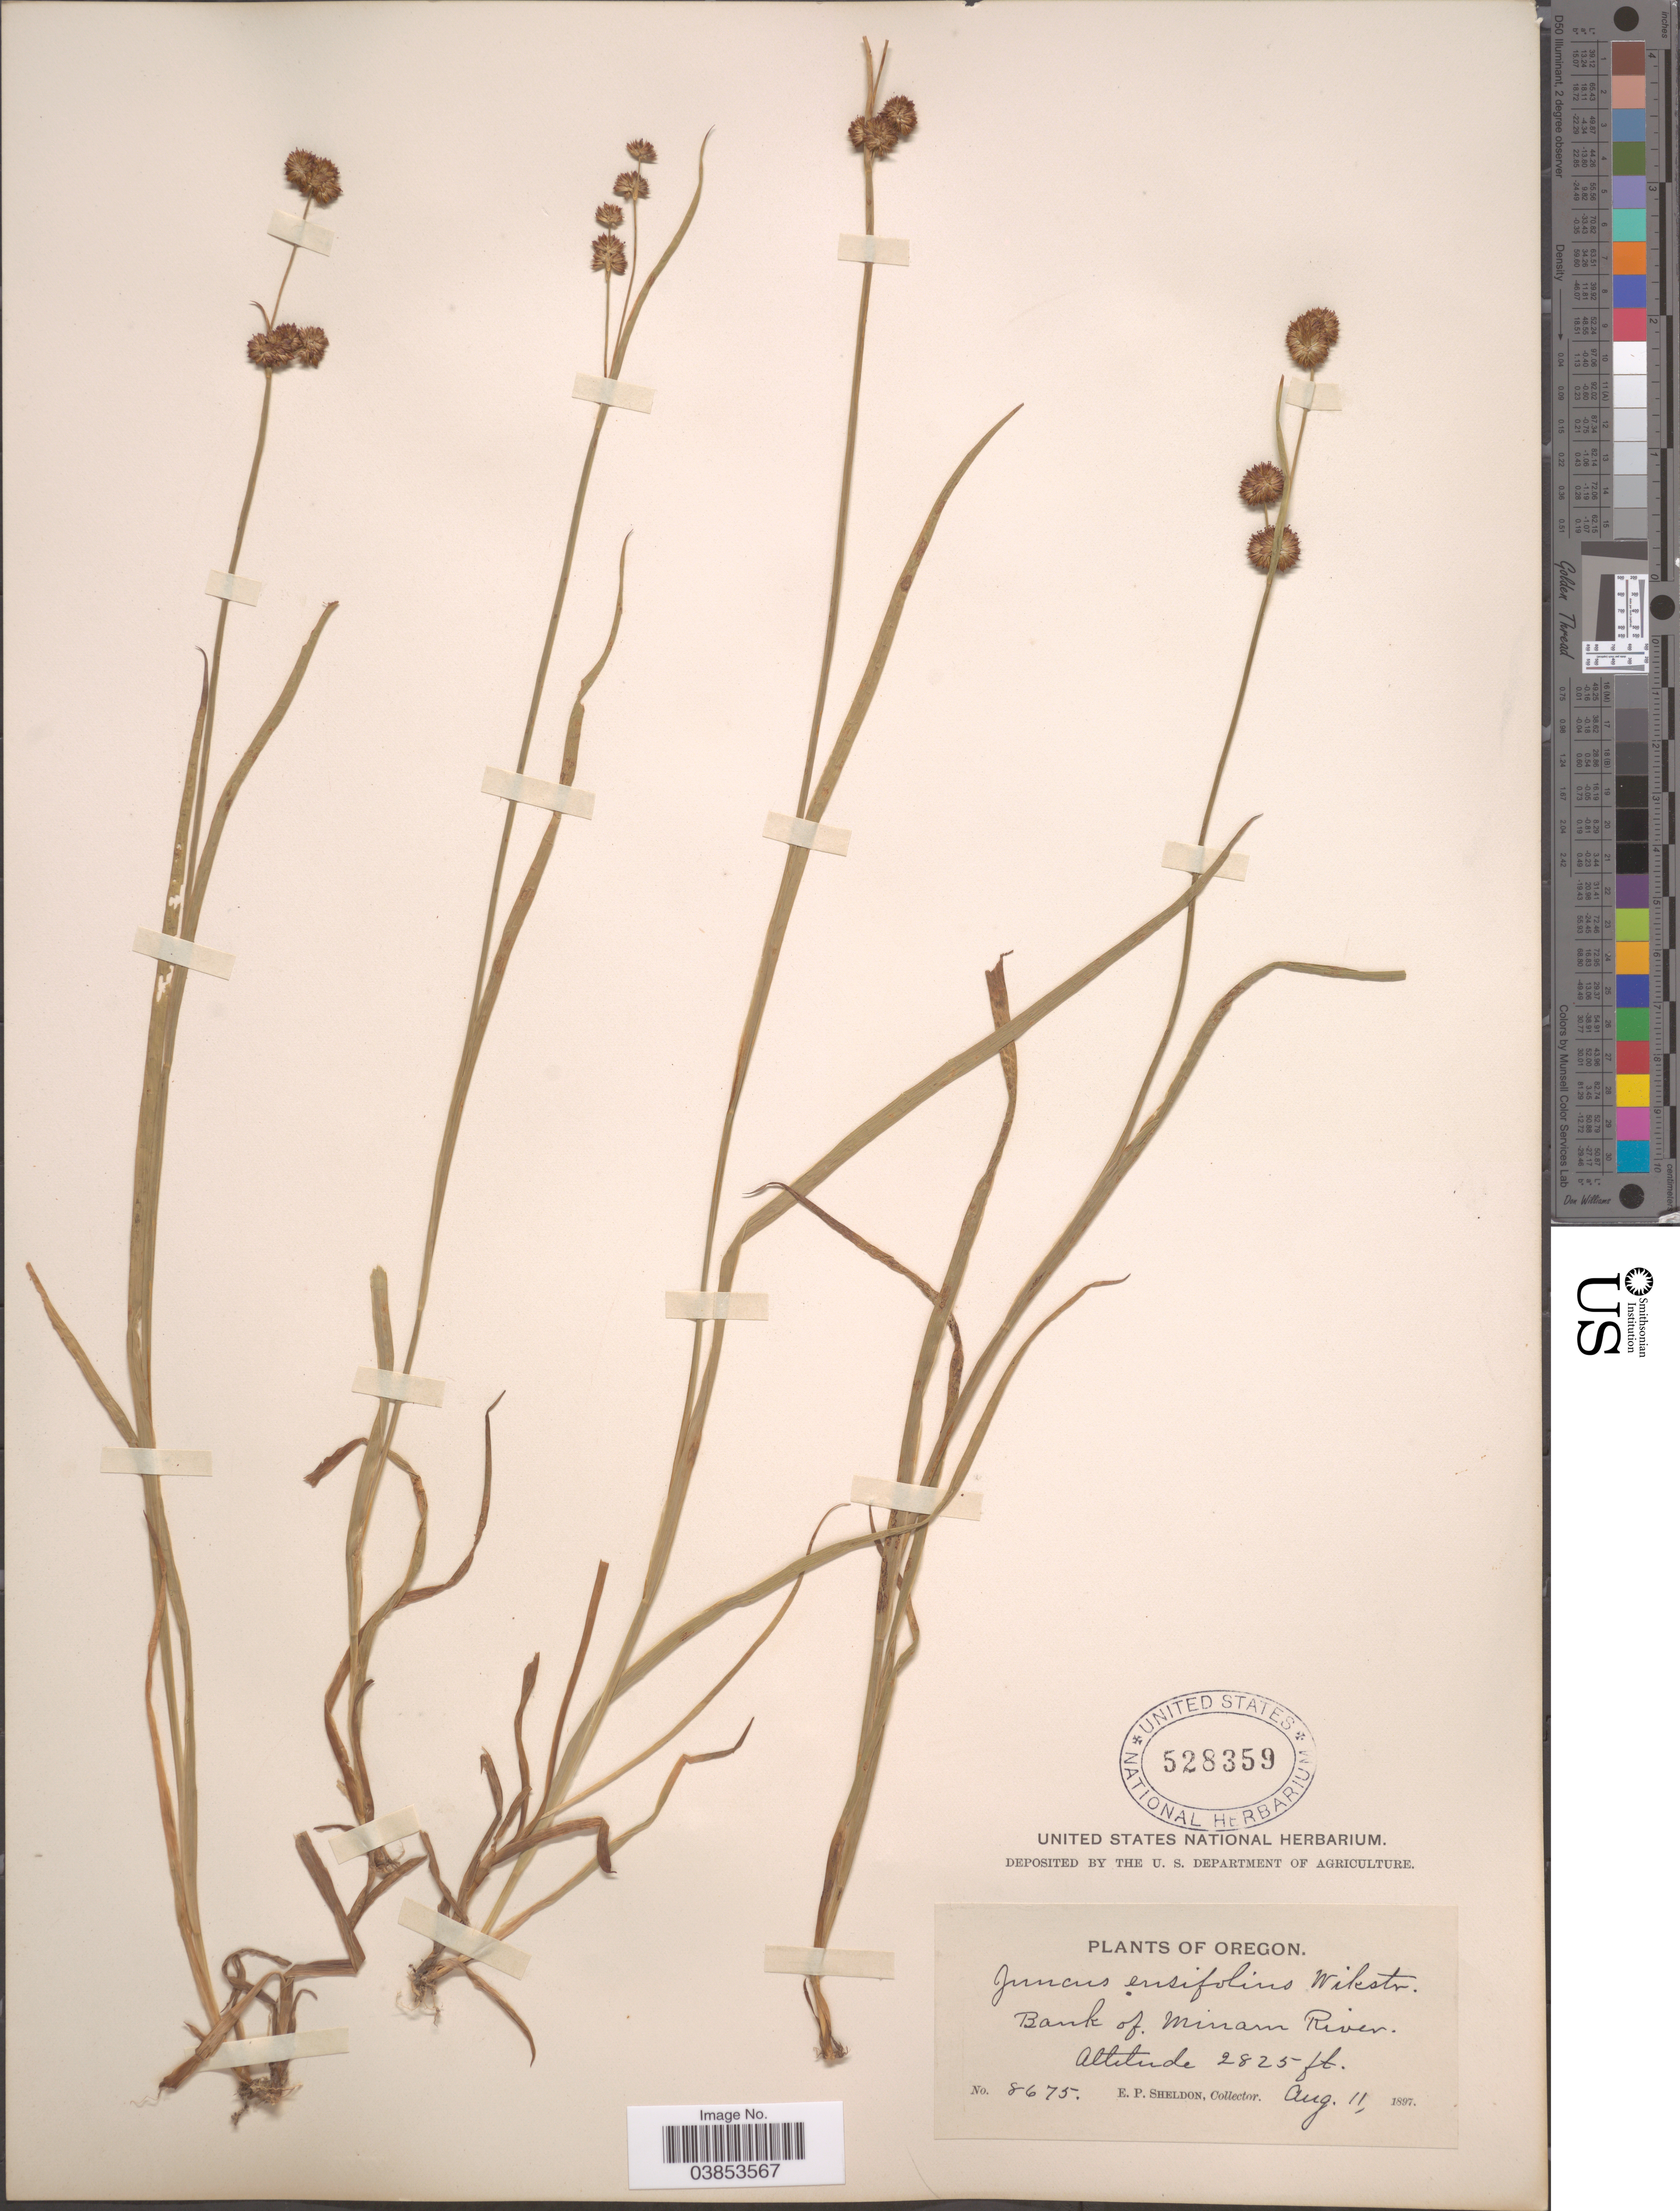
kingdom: Plantae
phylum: Tracheophyta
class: Liliopsida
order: Poales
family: Juncaceae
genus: Juncus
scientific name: Juncus ensifolius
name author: Wikstr.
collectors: E. P. Sheldon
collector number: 8675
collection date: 1897-08-11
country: United States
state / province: Oregon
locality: Bank of Minam River.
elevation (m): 861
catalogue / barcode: US 528359